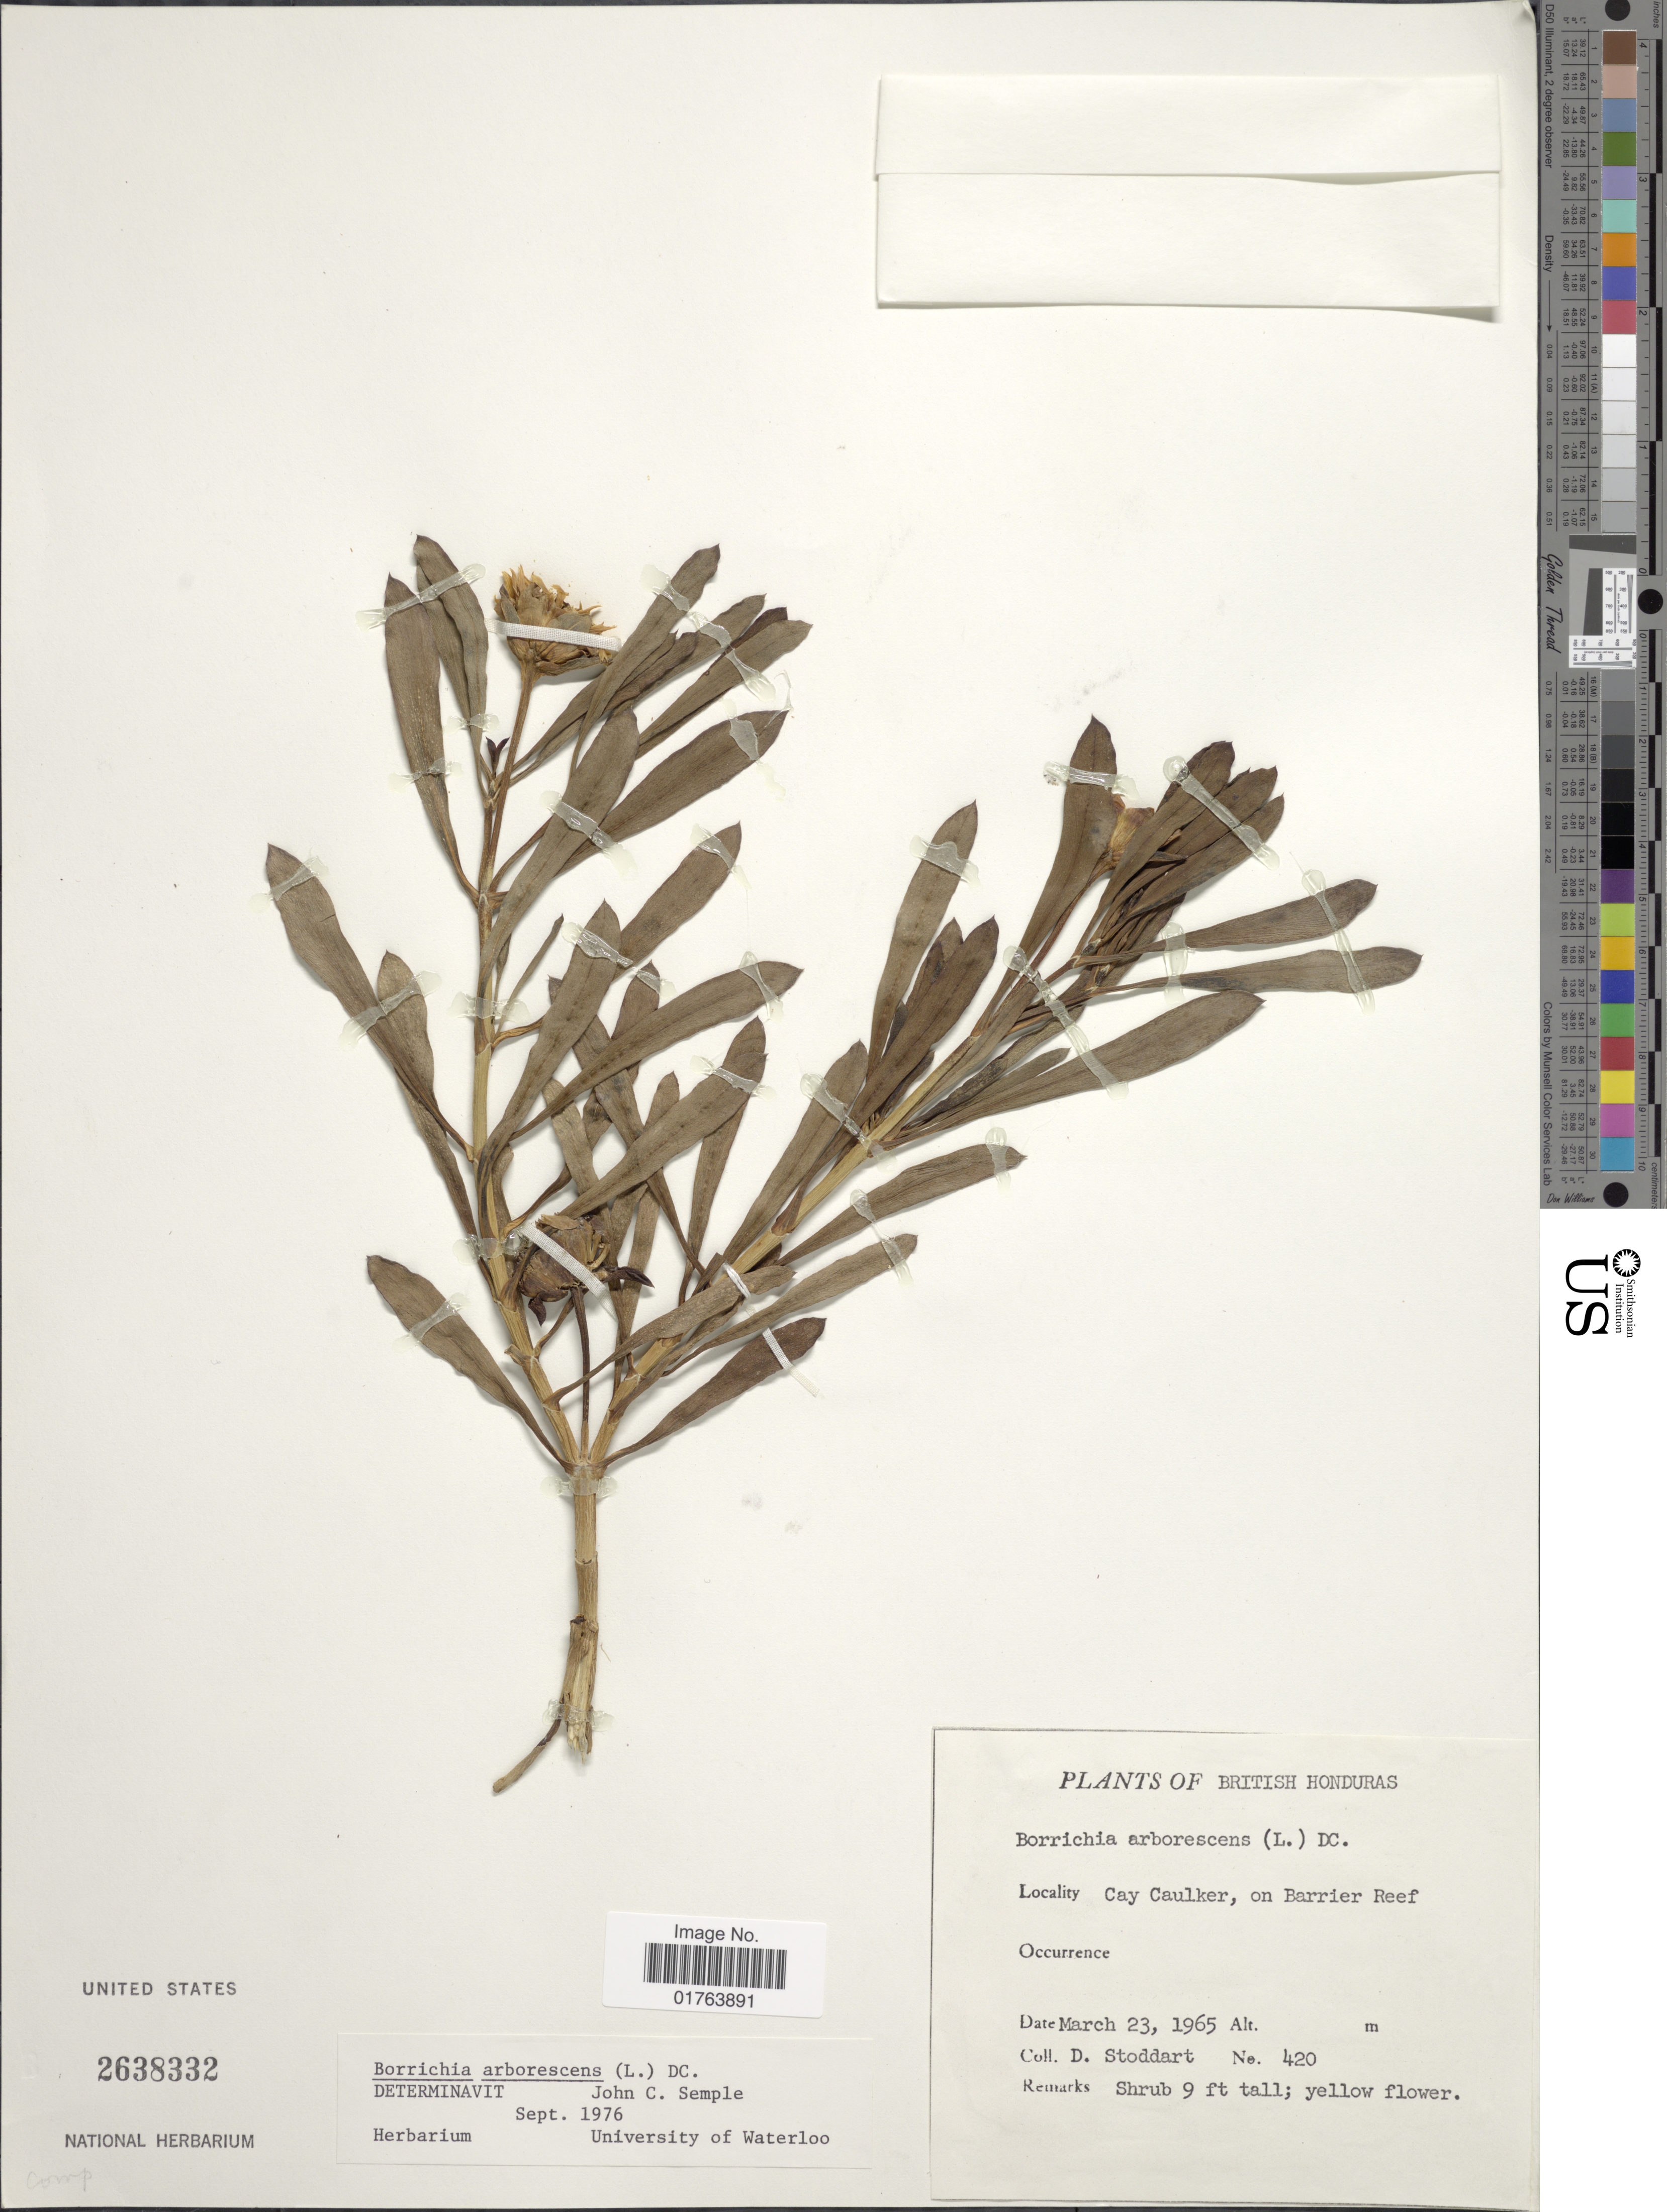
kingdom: Plantae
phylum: Tracheophyta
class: Magnoliopsida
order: Asterales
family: Asteraceae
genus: Borrichia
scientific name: Borrichia arborescens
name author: (L.) DC.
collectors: D. Stoddart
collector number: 420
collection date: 1965-03-23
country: Belize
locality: British Honduras, Cay Caulker, on Barrier Reef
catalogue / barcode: US 2638332